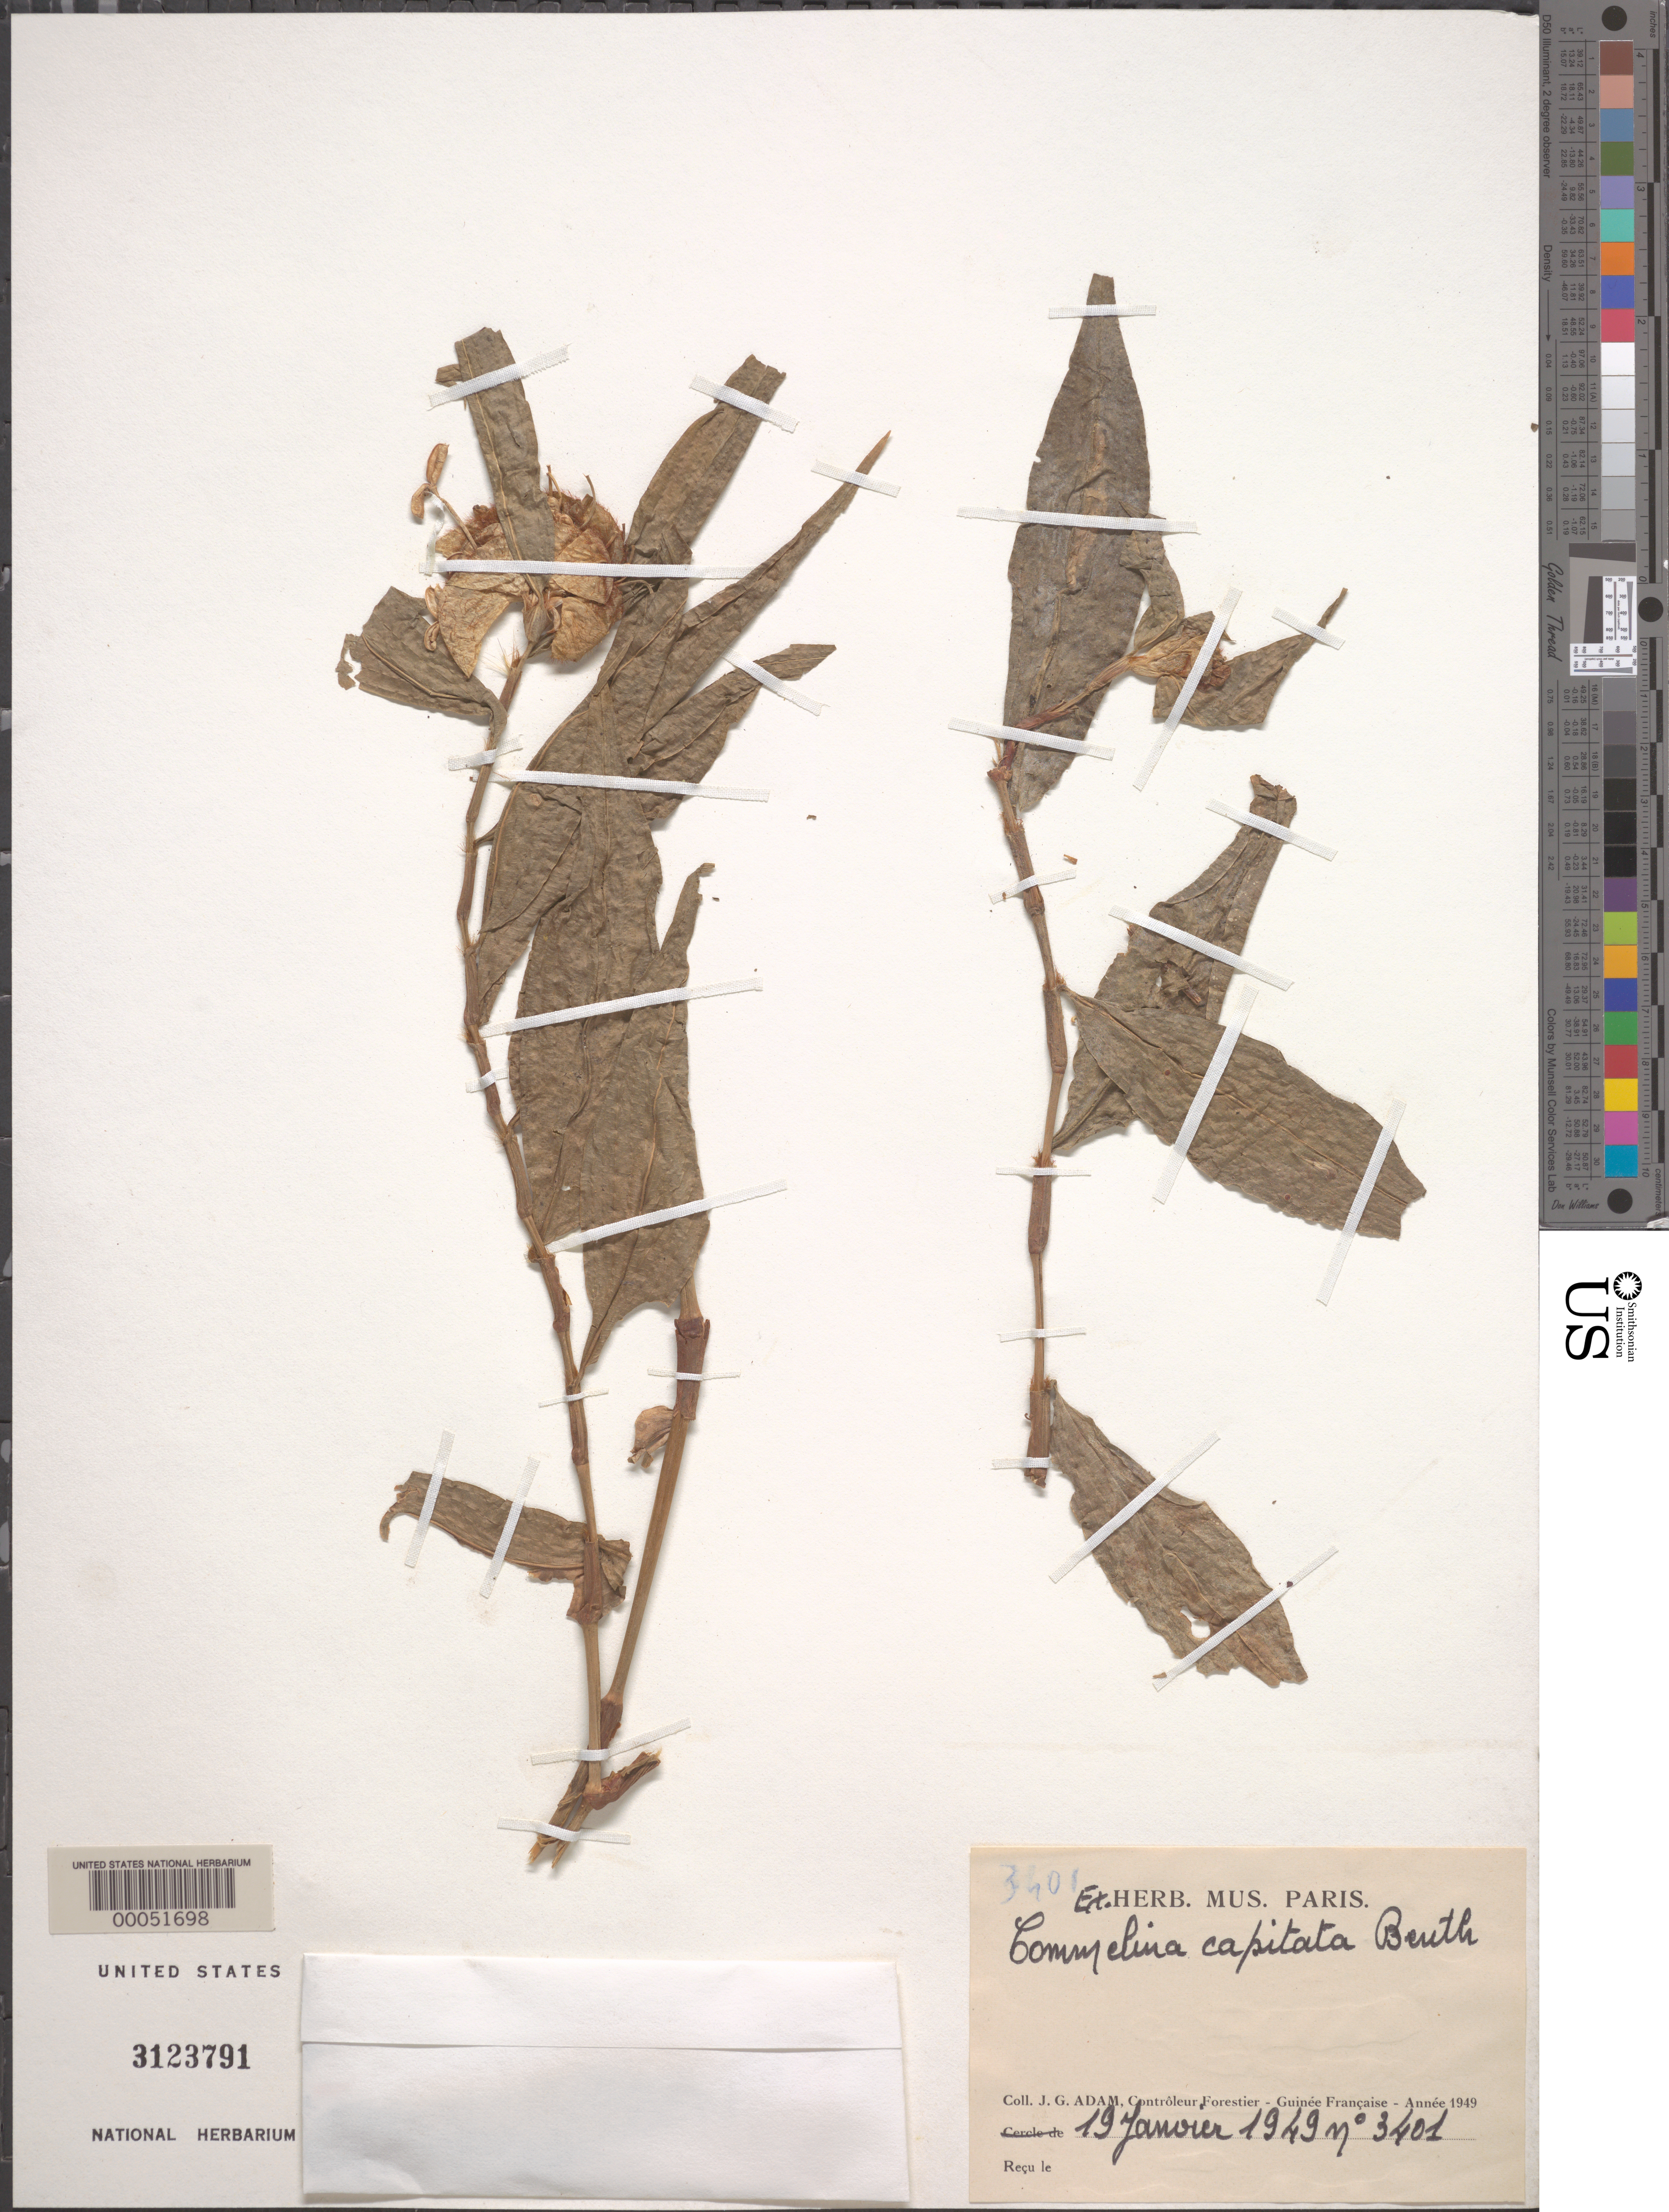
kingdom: Plantae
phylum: Tracheophyta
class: Liliopsida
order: Commelinales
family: Commelinaceae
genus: Commelina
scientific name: Commelina capitata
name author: Benth.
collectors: J. Adam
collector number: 3401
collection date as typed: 19 Jan 1949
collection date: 1949-01-19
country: Guinea-Bissau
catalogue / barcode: US 3123791